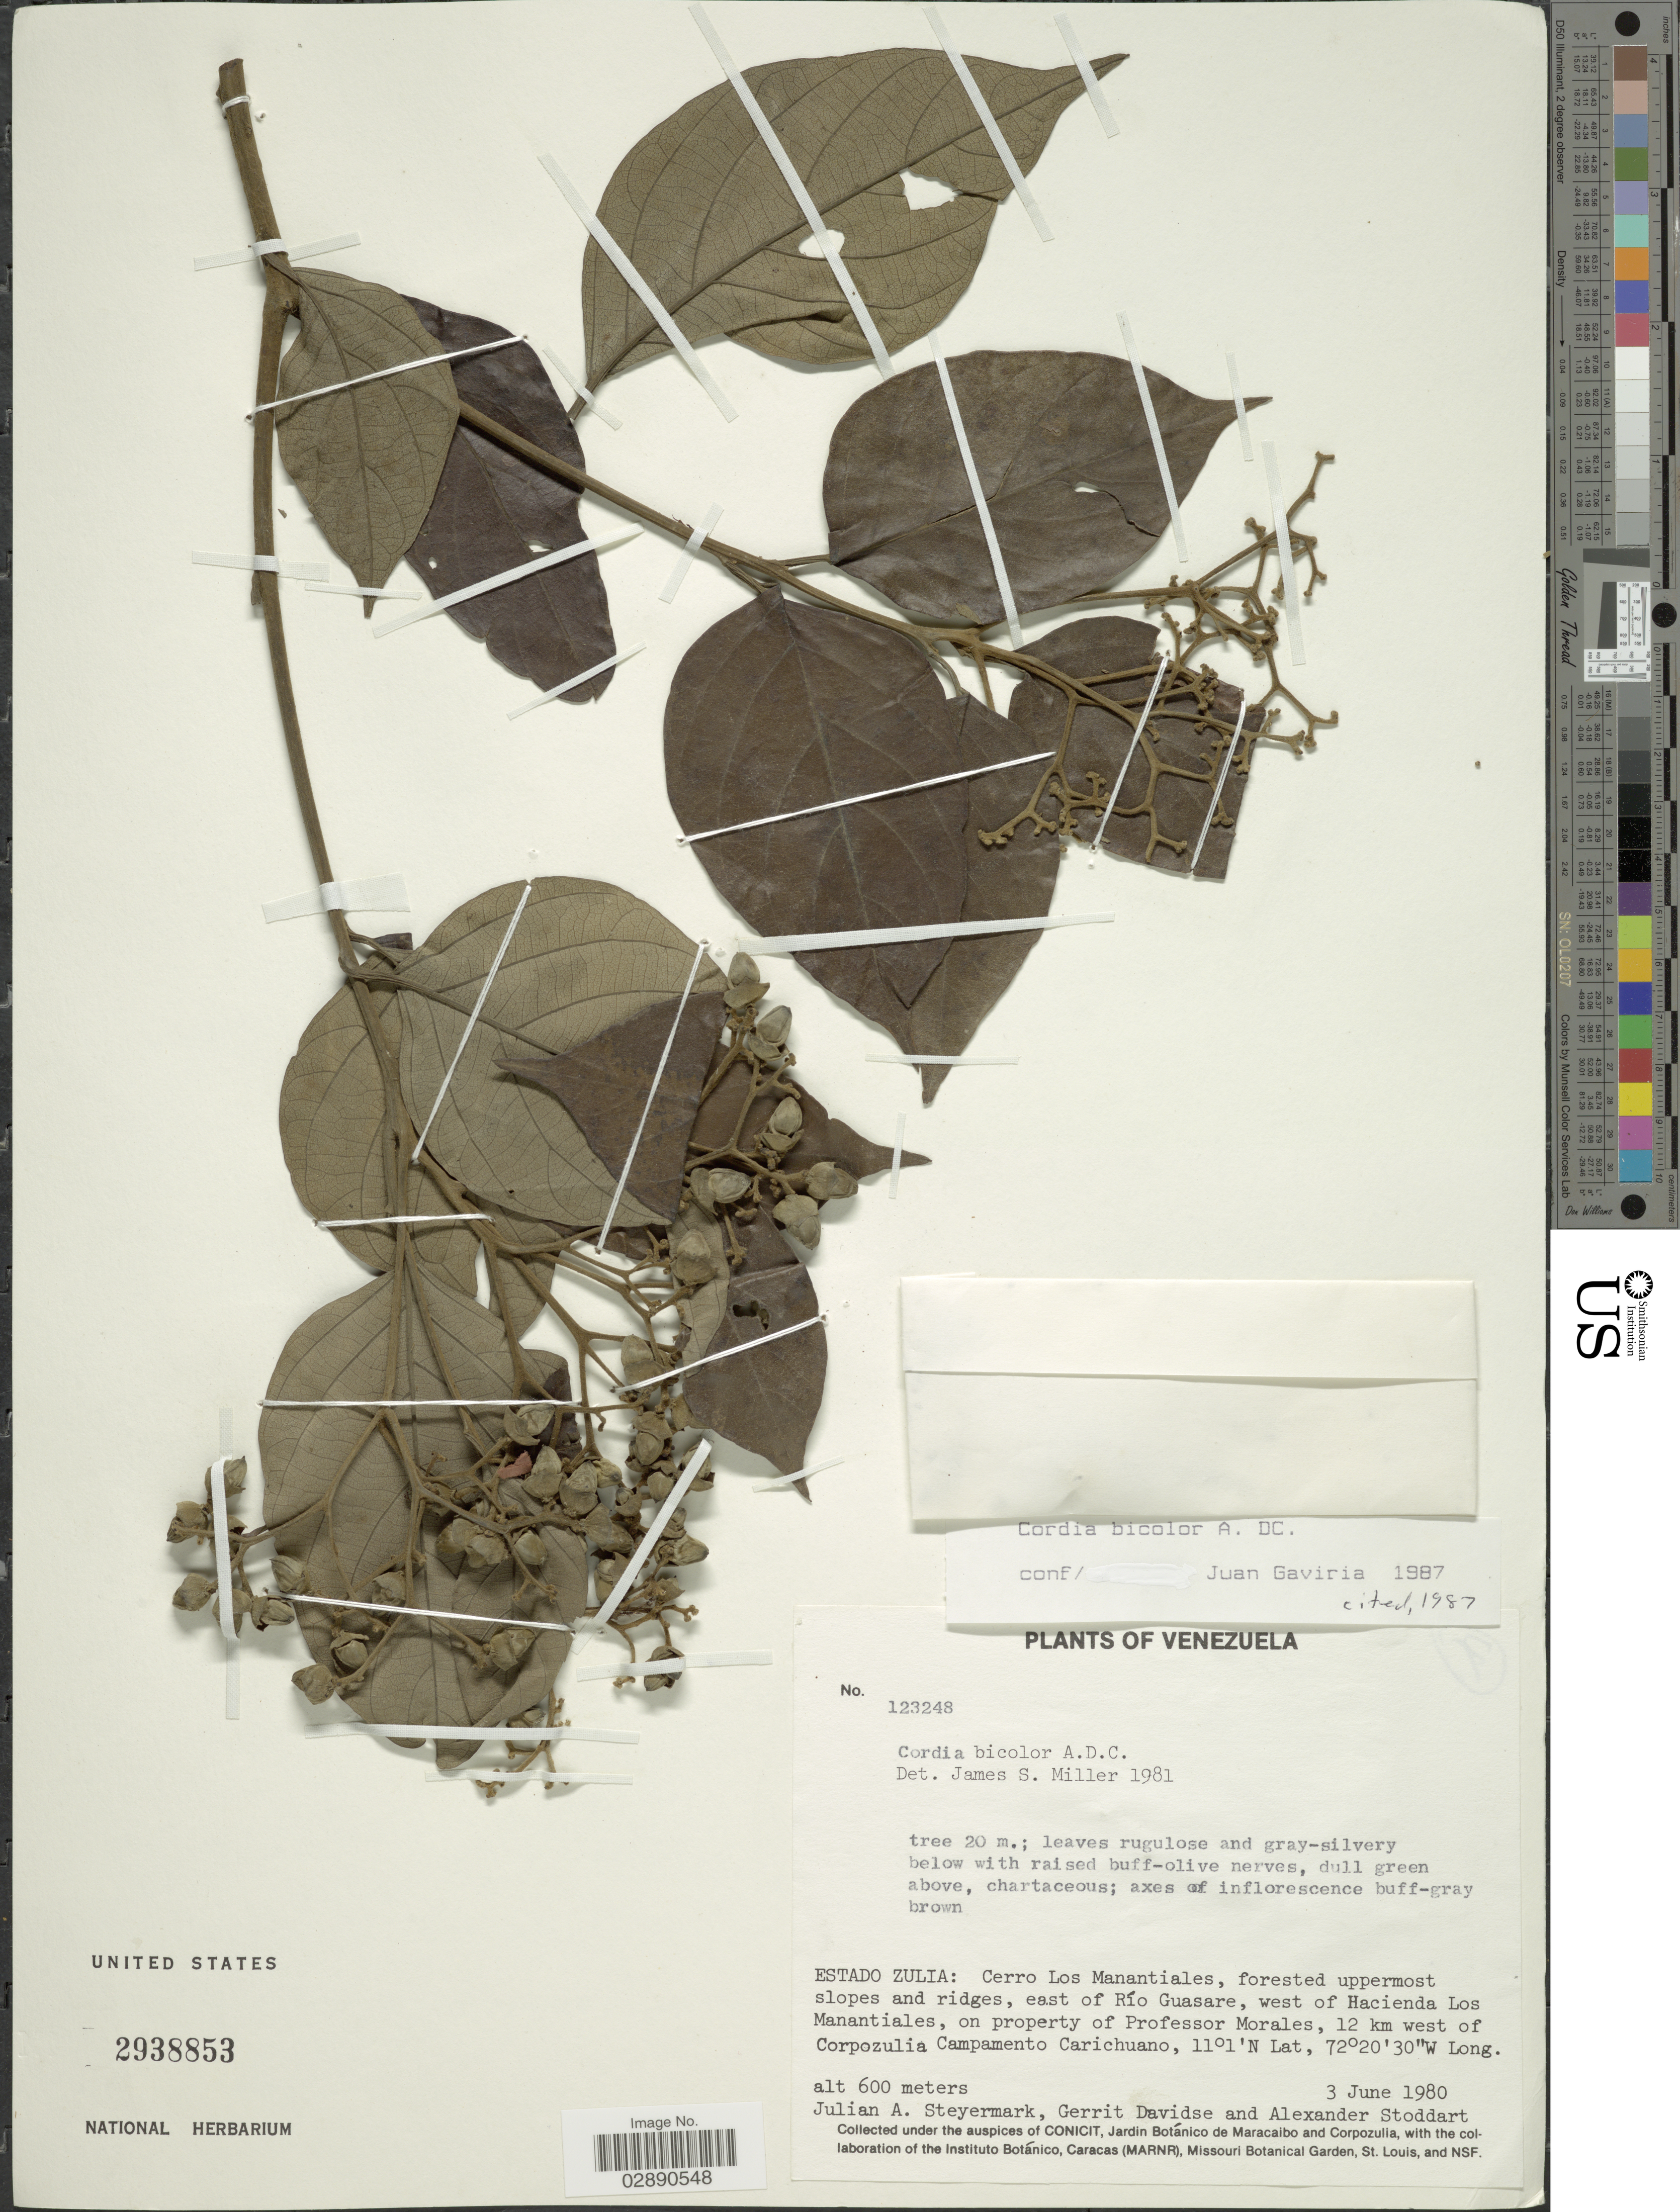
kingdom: Plantae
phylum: Tracheophyta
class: Magnoliopsida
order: Boraginales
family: Cordiaceae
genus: Cordia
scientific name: Cordia bicolor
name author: A. DC.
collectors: J. Steyermark, G. Davidse & A. Stoddart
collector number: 123248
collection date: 1980-06-03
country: Venezuela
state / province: Zulia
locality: Cerro Los Manantiales, forested uppermost slopes and ridges, east of Río Guasare, west of Hacienda Los Manantiales, on property of Professor Morales, 12 km west of Corpozulia Campamento Carichuano.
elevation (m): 600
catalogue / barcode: US 2938853